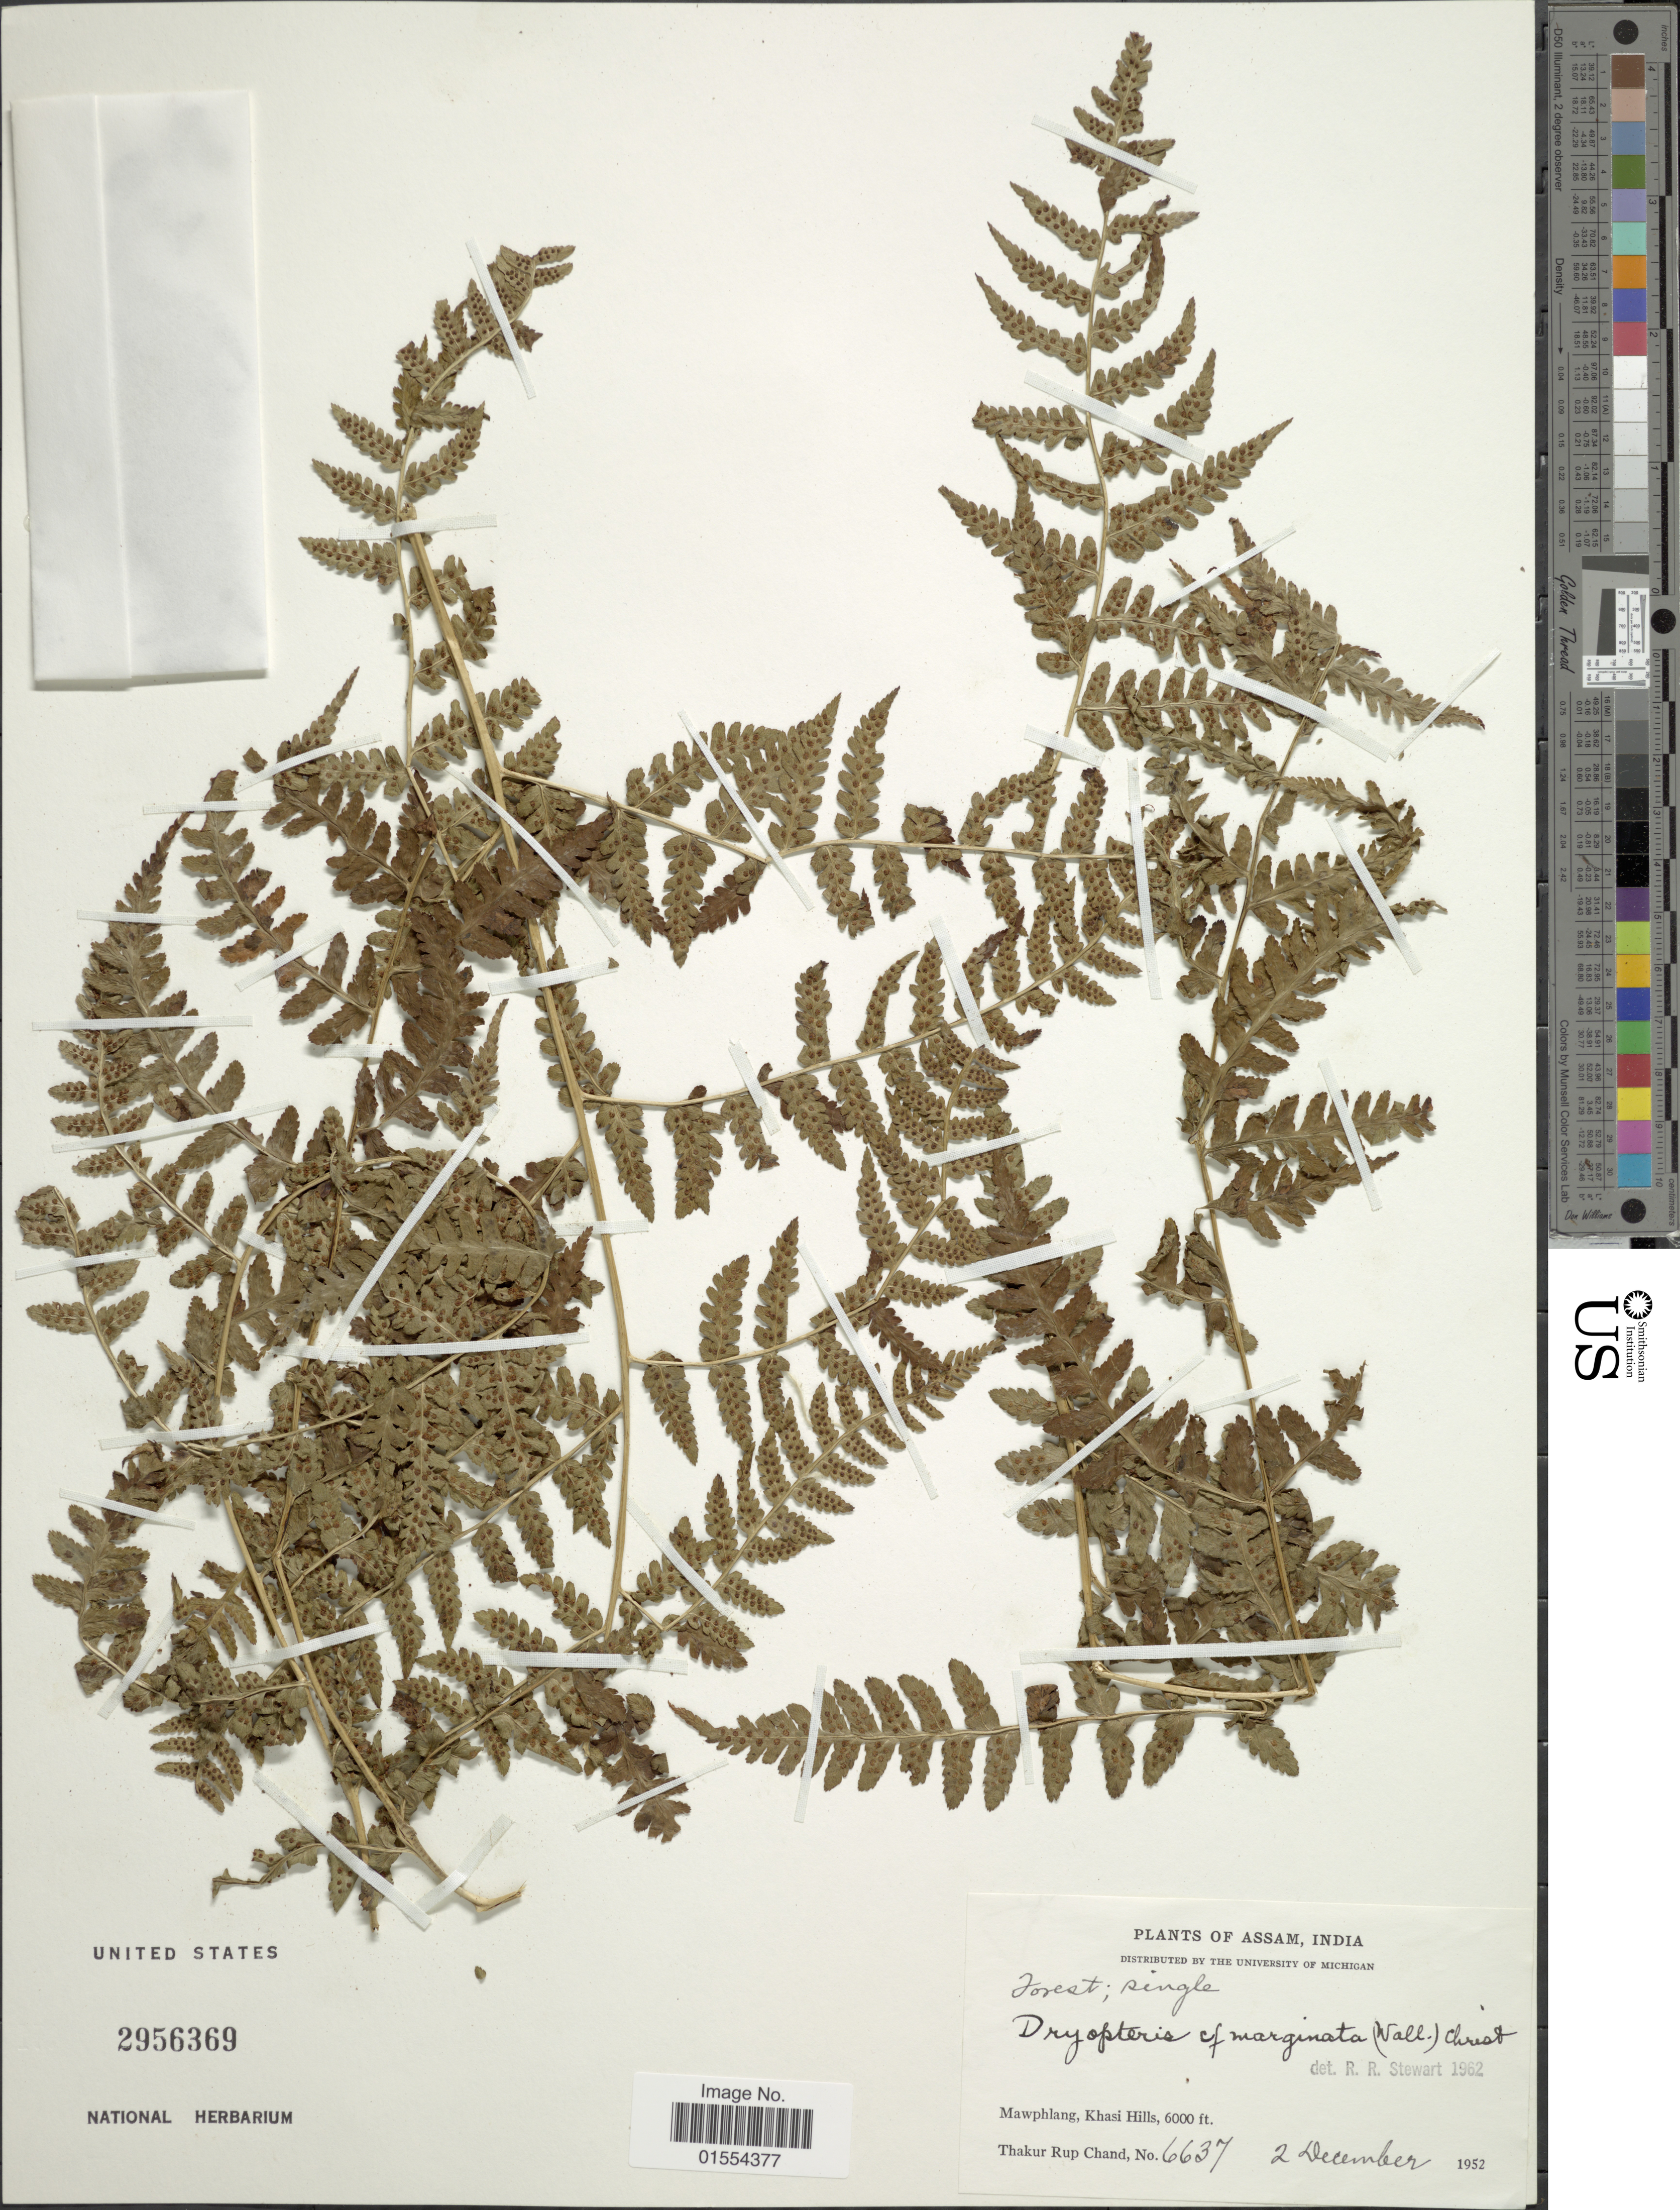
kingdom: Plantae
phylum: Tracheophyta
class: Polypodiopsida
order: Polypodiales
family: Dryopteridaceae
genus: Dryopteris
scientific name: Dryopteris marginata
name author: Christ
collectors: T. R. Chand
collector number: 6637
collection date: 1952-12-02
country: India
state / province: Meghalaya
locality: Assam, India. Mawphlang, Khasi Hills.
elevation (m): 1829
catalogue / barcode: US 2956369